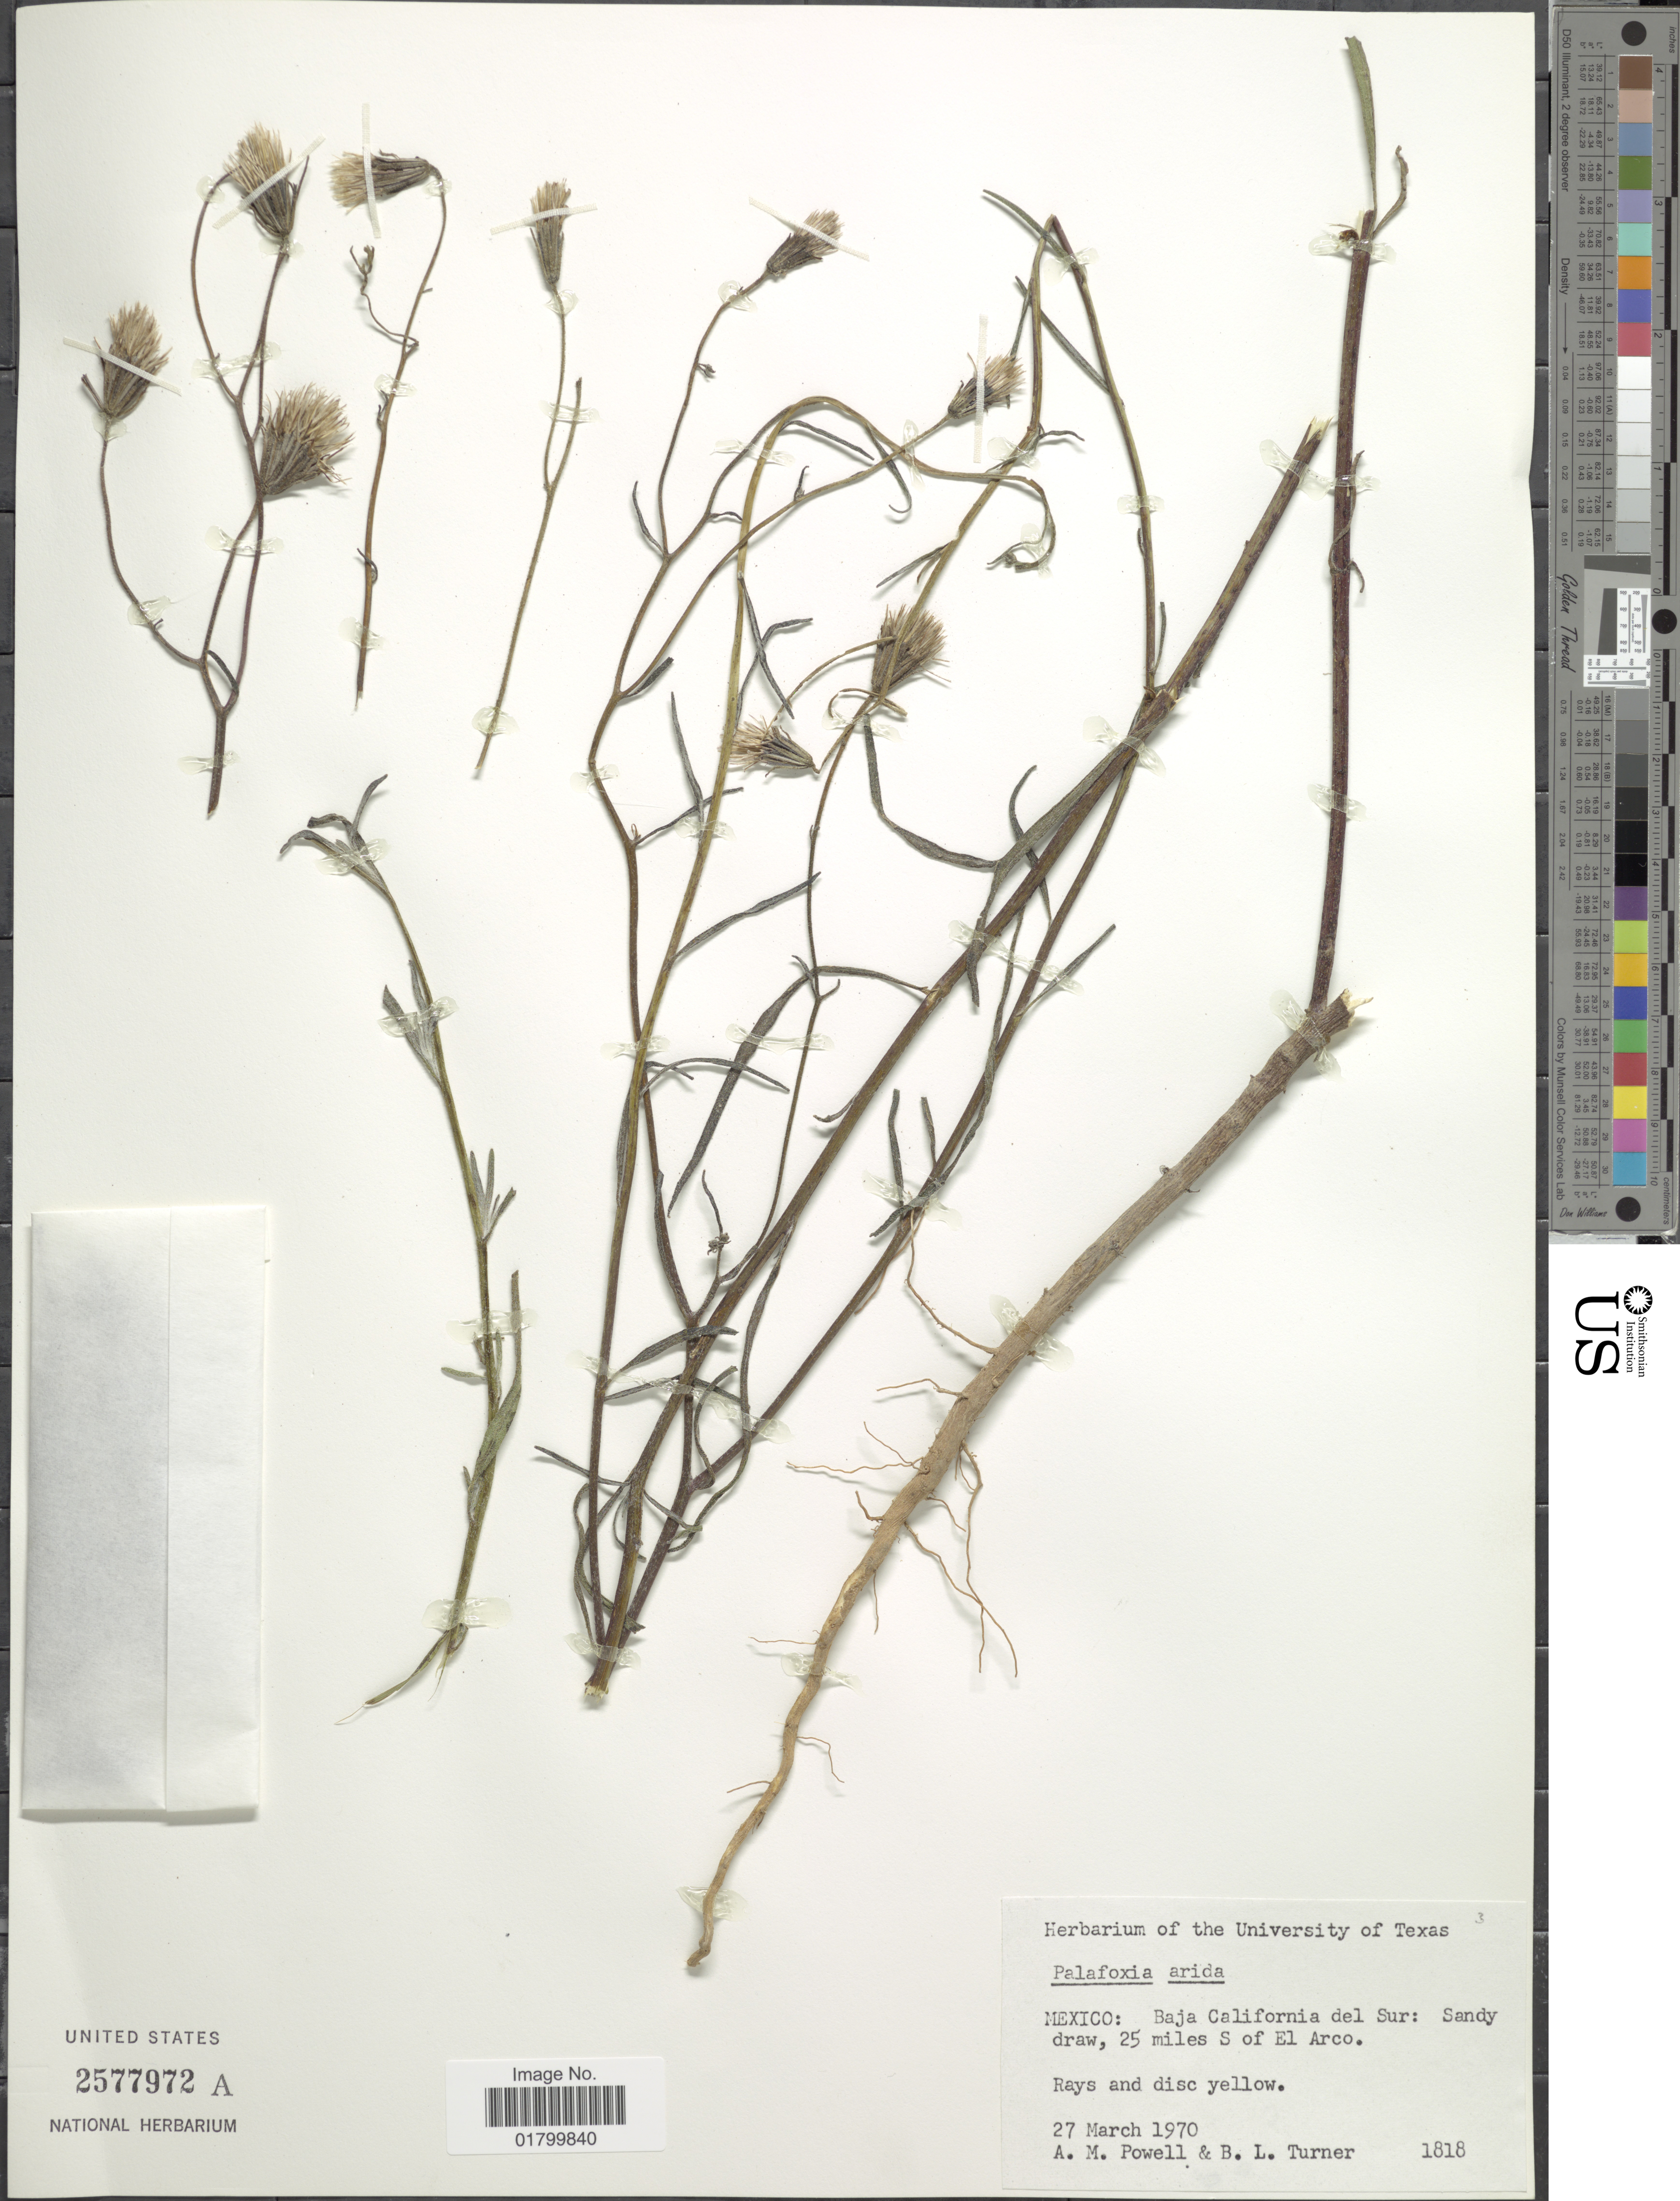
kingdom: Plantae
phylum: Tracheophyta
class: Magnoliopsida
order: Asterales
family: Asteraceae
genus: Palafoxia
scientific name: Palafoxia arida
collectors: A. M. Powell & B. L. Turner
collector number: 1818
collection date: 1970-03-27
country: Mexico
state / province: Baja California Sur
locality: Mexico: Baja California del Sir: Sandy draw, 25 miles S of El Arco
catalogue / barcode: US 2577972A